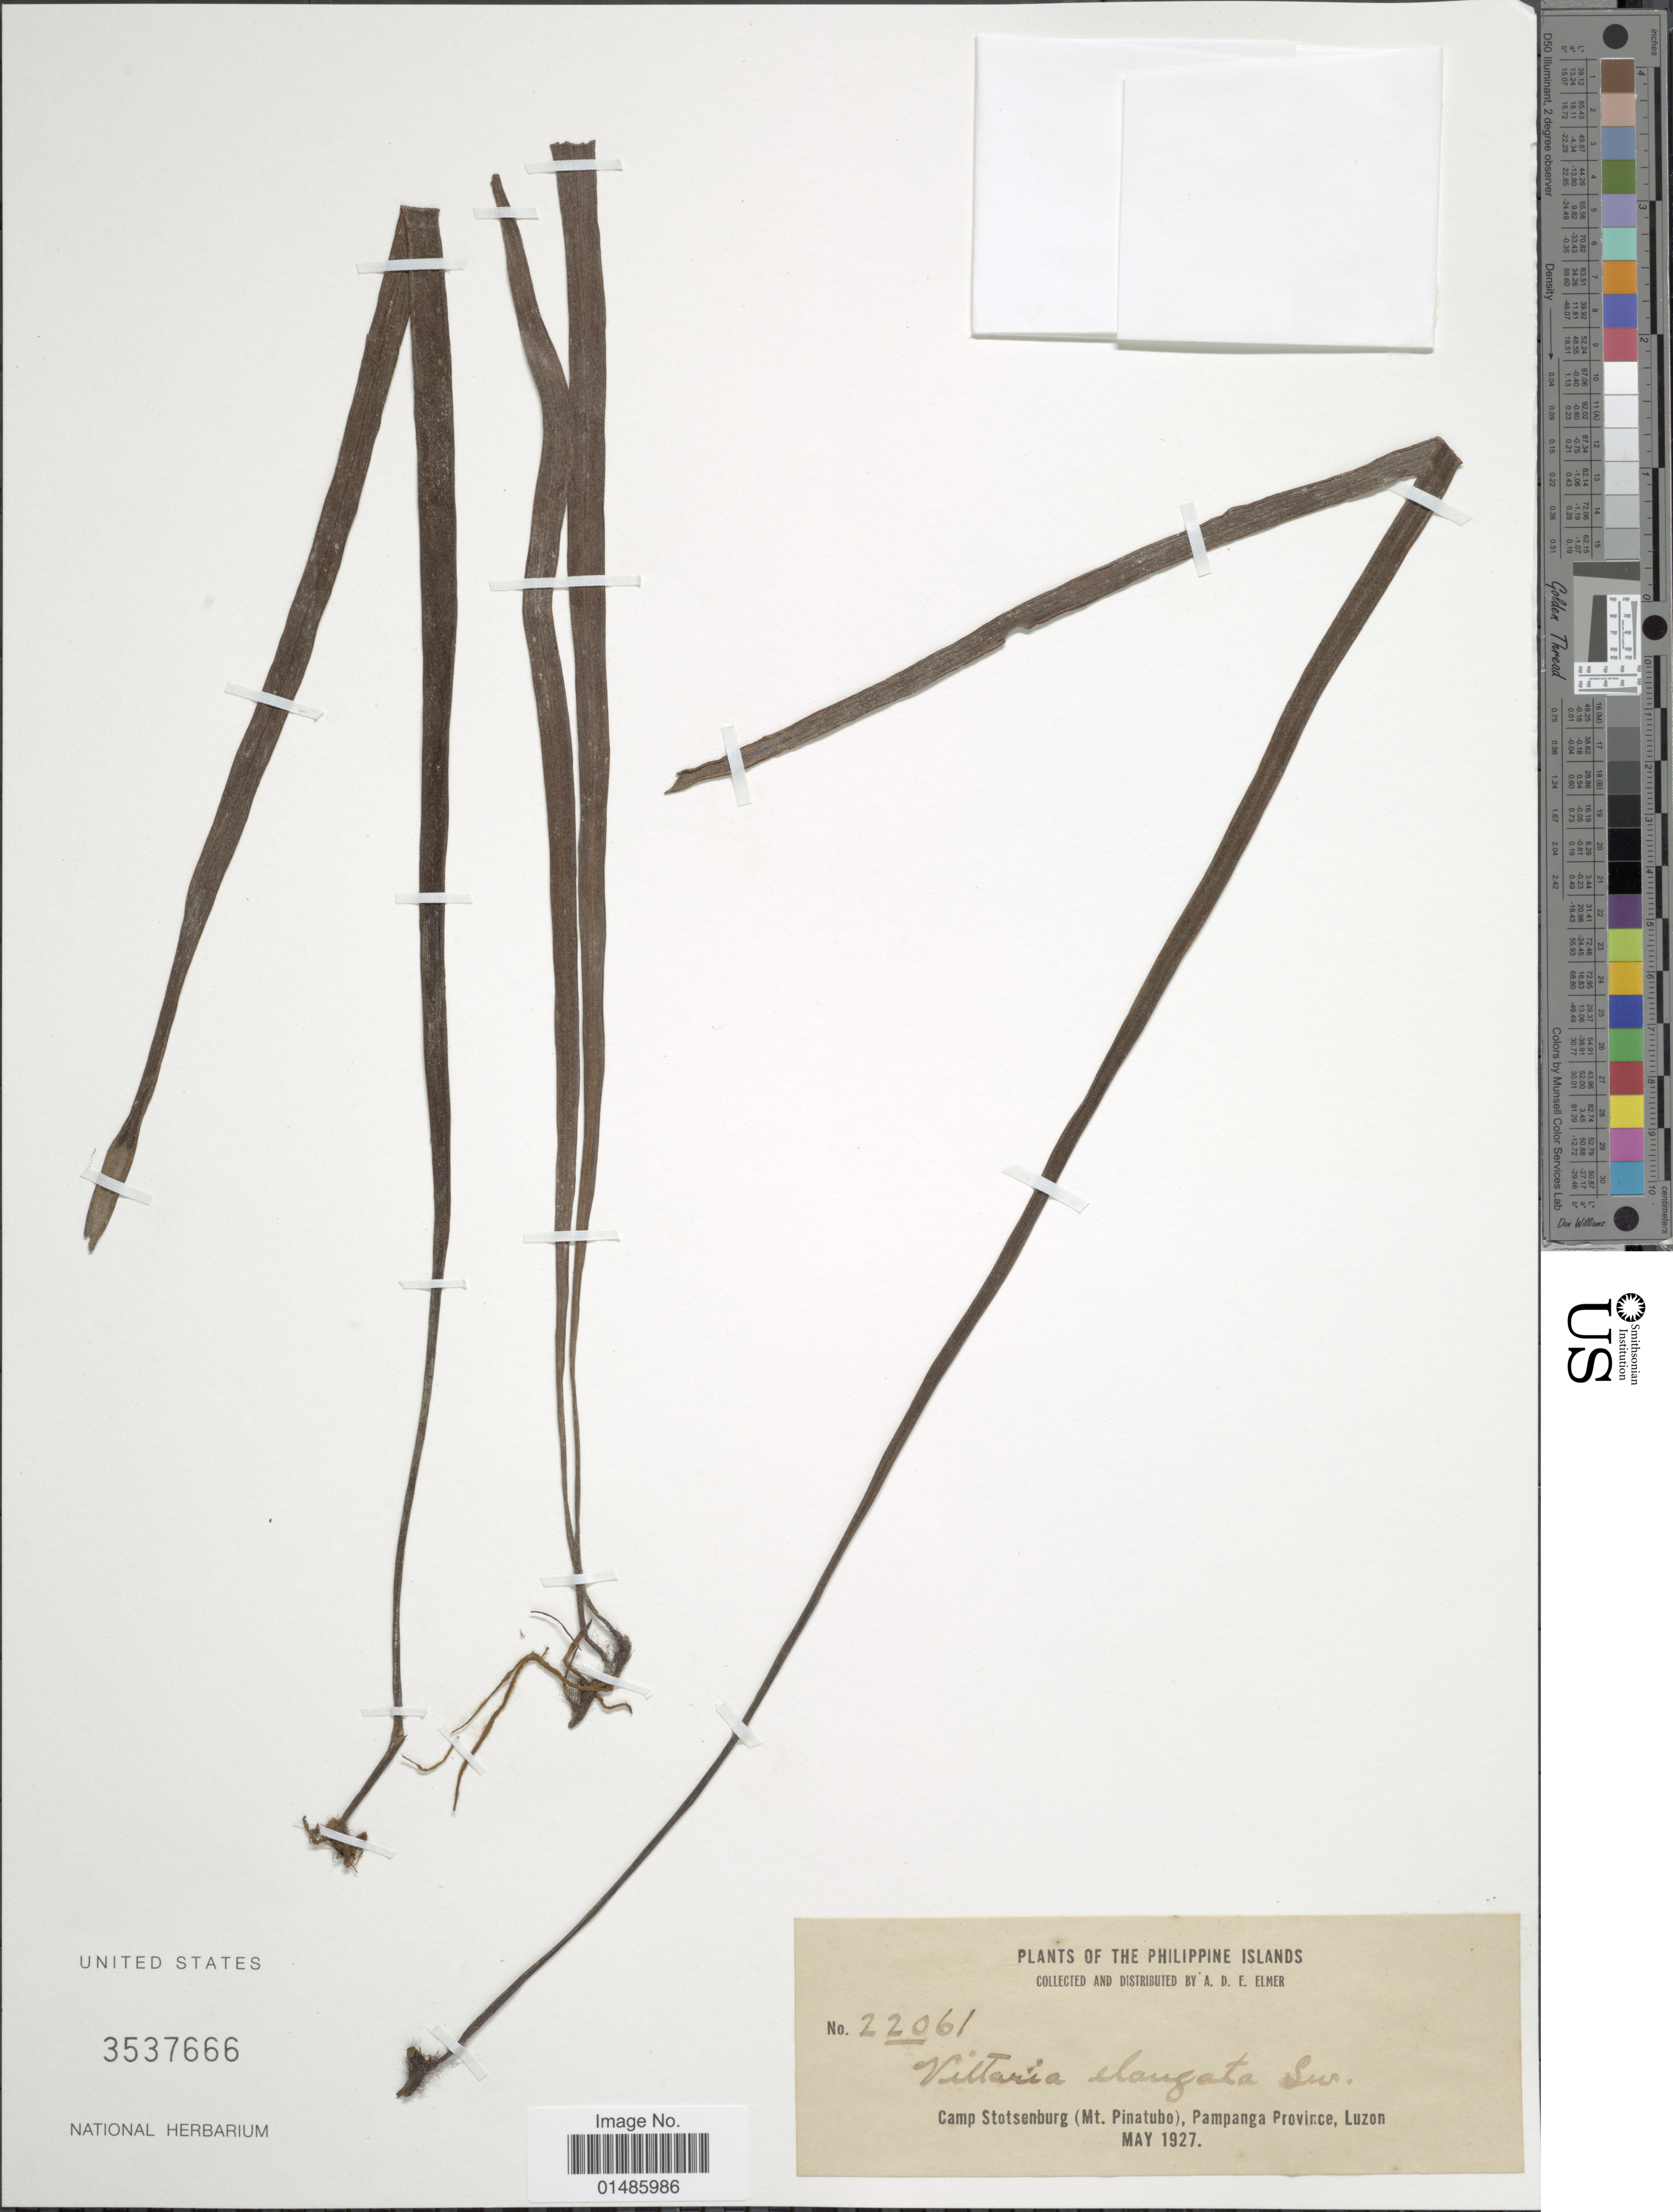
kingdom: Plantae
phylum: Tracheophyta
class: Polypodiopsida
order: Polypodiales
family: Pteridaceae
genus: Haplopteris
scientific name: Haplopteris elongata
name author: (Sw.) Crane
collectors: A. D. E. Elmer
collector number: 22061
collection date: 1927-05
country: Philippines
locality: Camp Stotsenburg (Mt. Pinatubo), Pampanga Province, Luzon.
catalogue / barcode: US 3537666